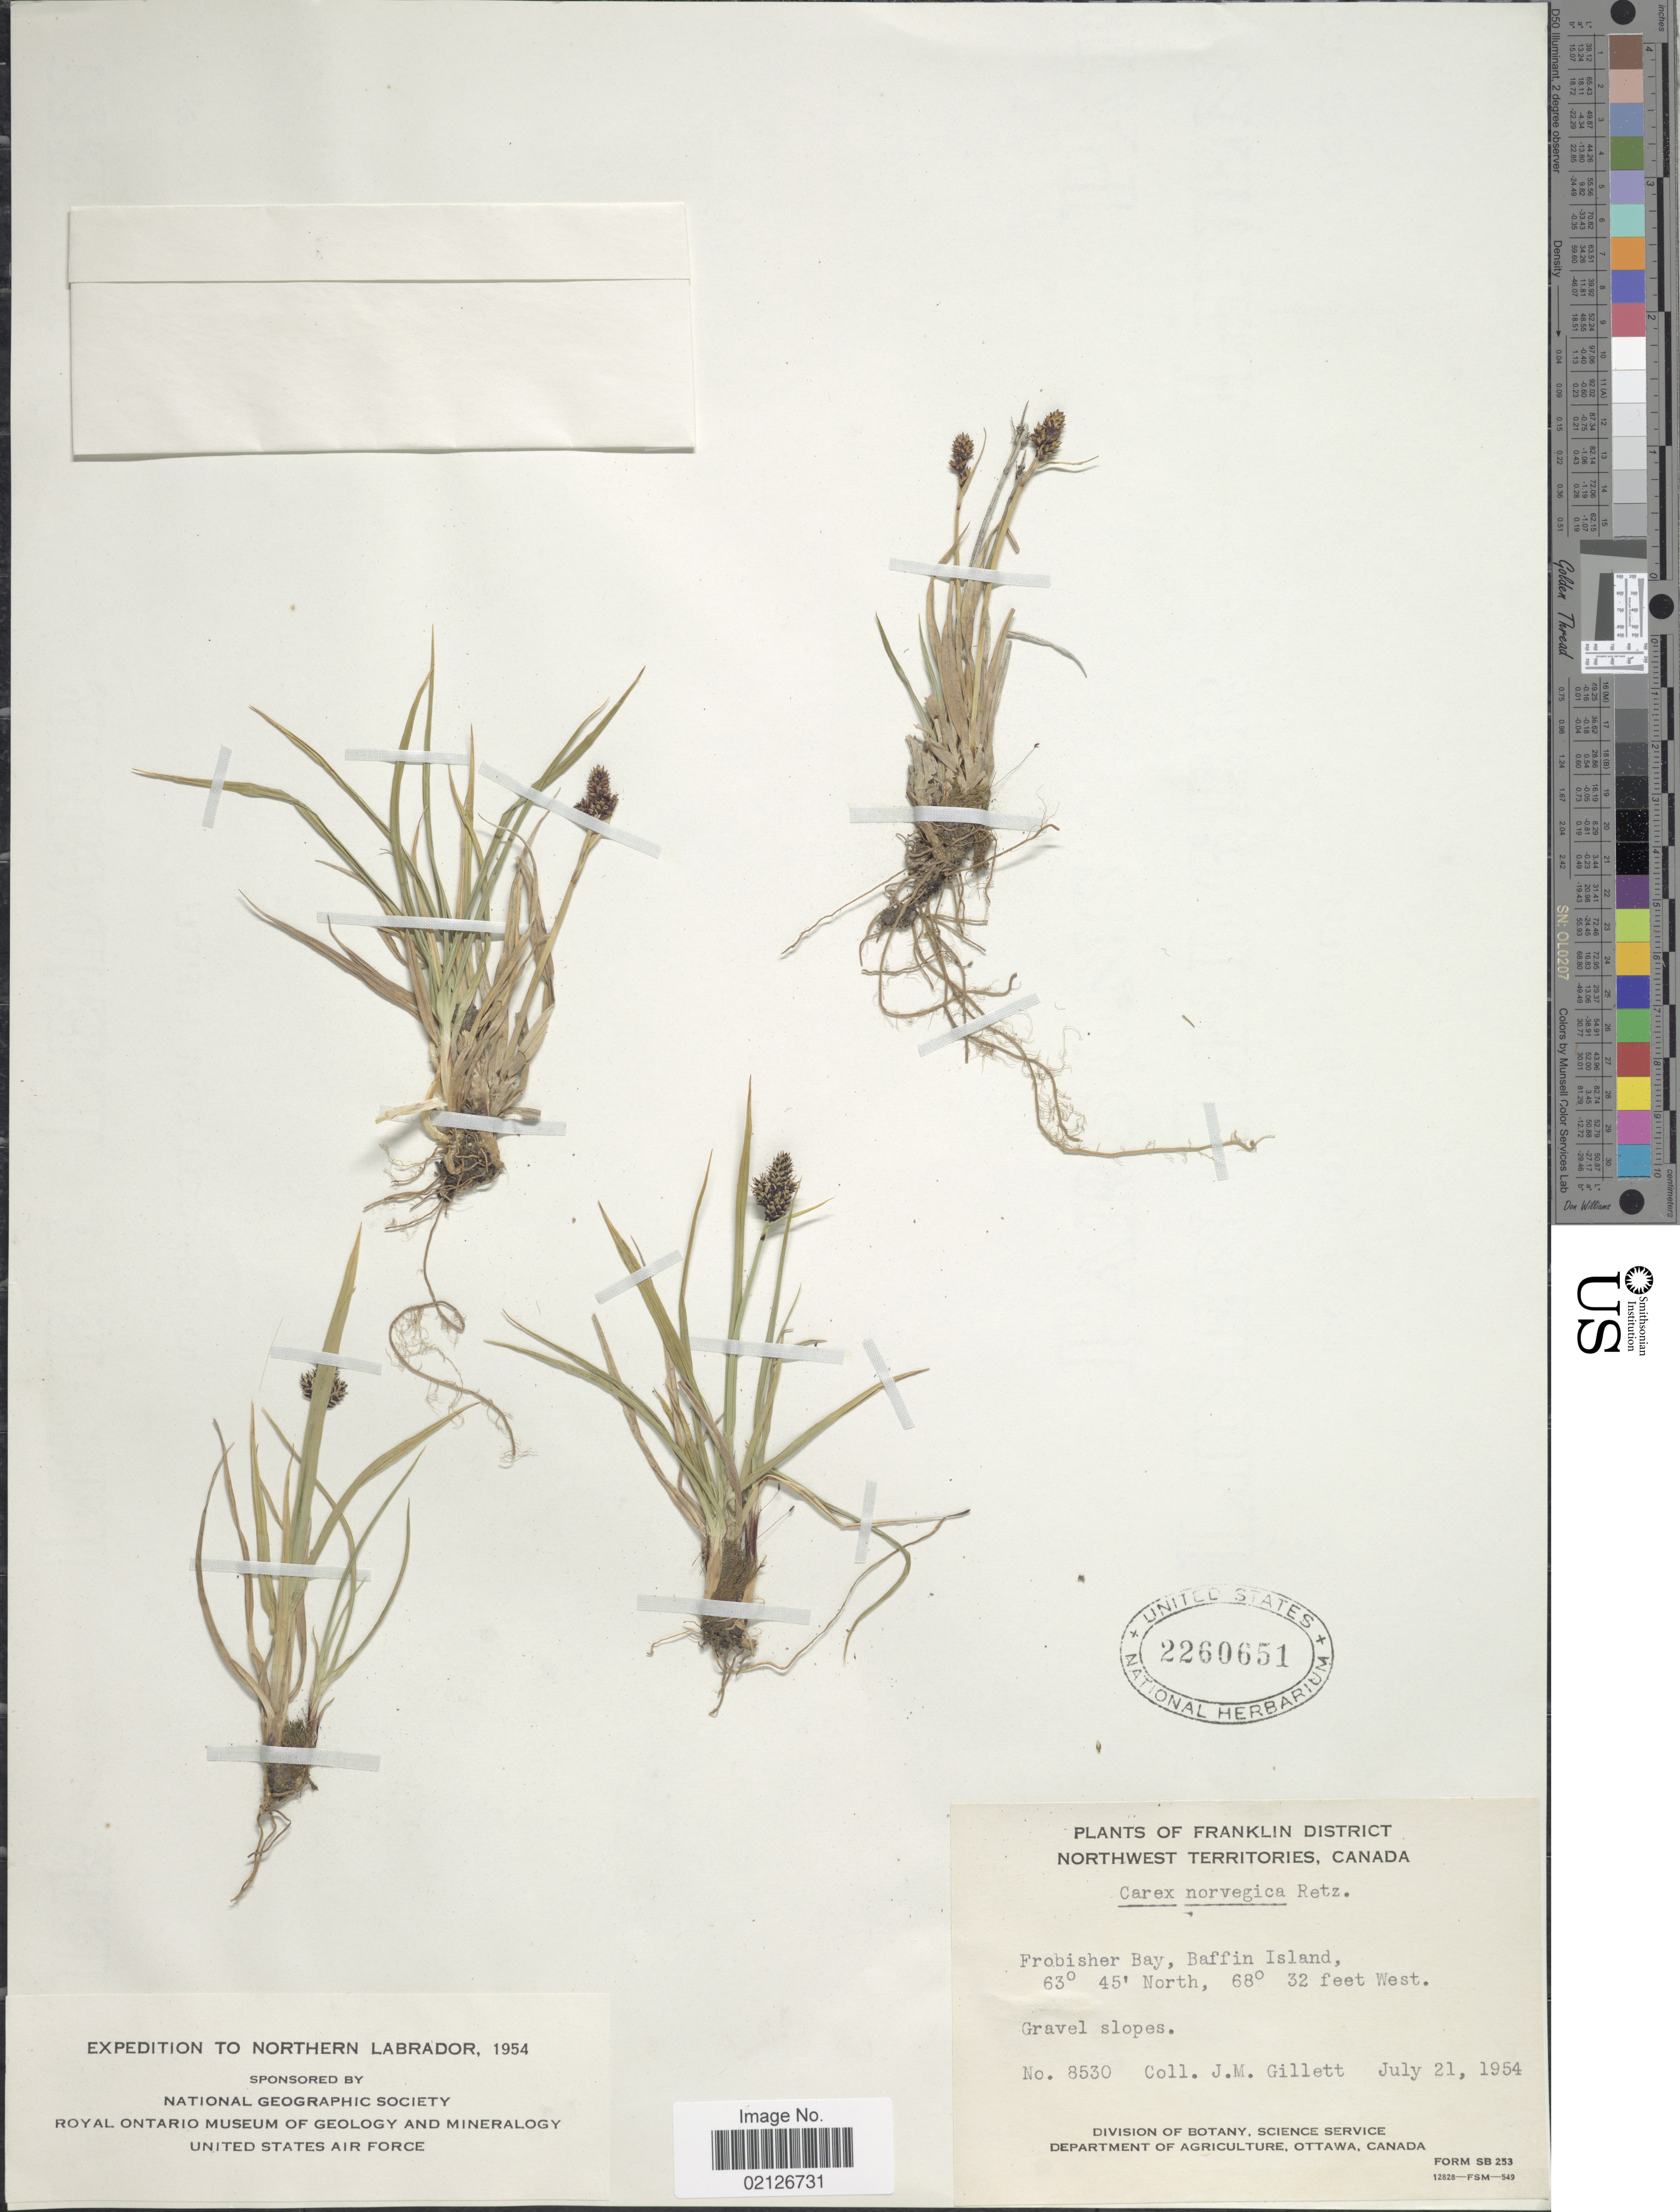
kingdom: Plantae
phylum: Tracheophyta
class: Liliopsida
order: Poales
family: Cyperaceae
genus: Carex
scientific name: Carex norvegica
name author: Retz.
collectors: J. M. Gillet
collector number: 8530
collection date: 1954-07-21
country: Canada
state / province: Nunavut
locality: Franklin District, Frobisher Bay, Baffin Island, gravel slopes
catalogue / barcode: US 2260651